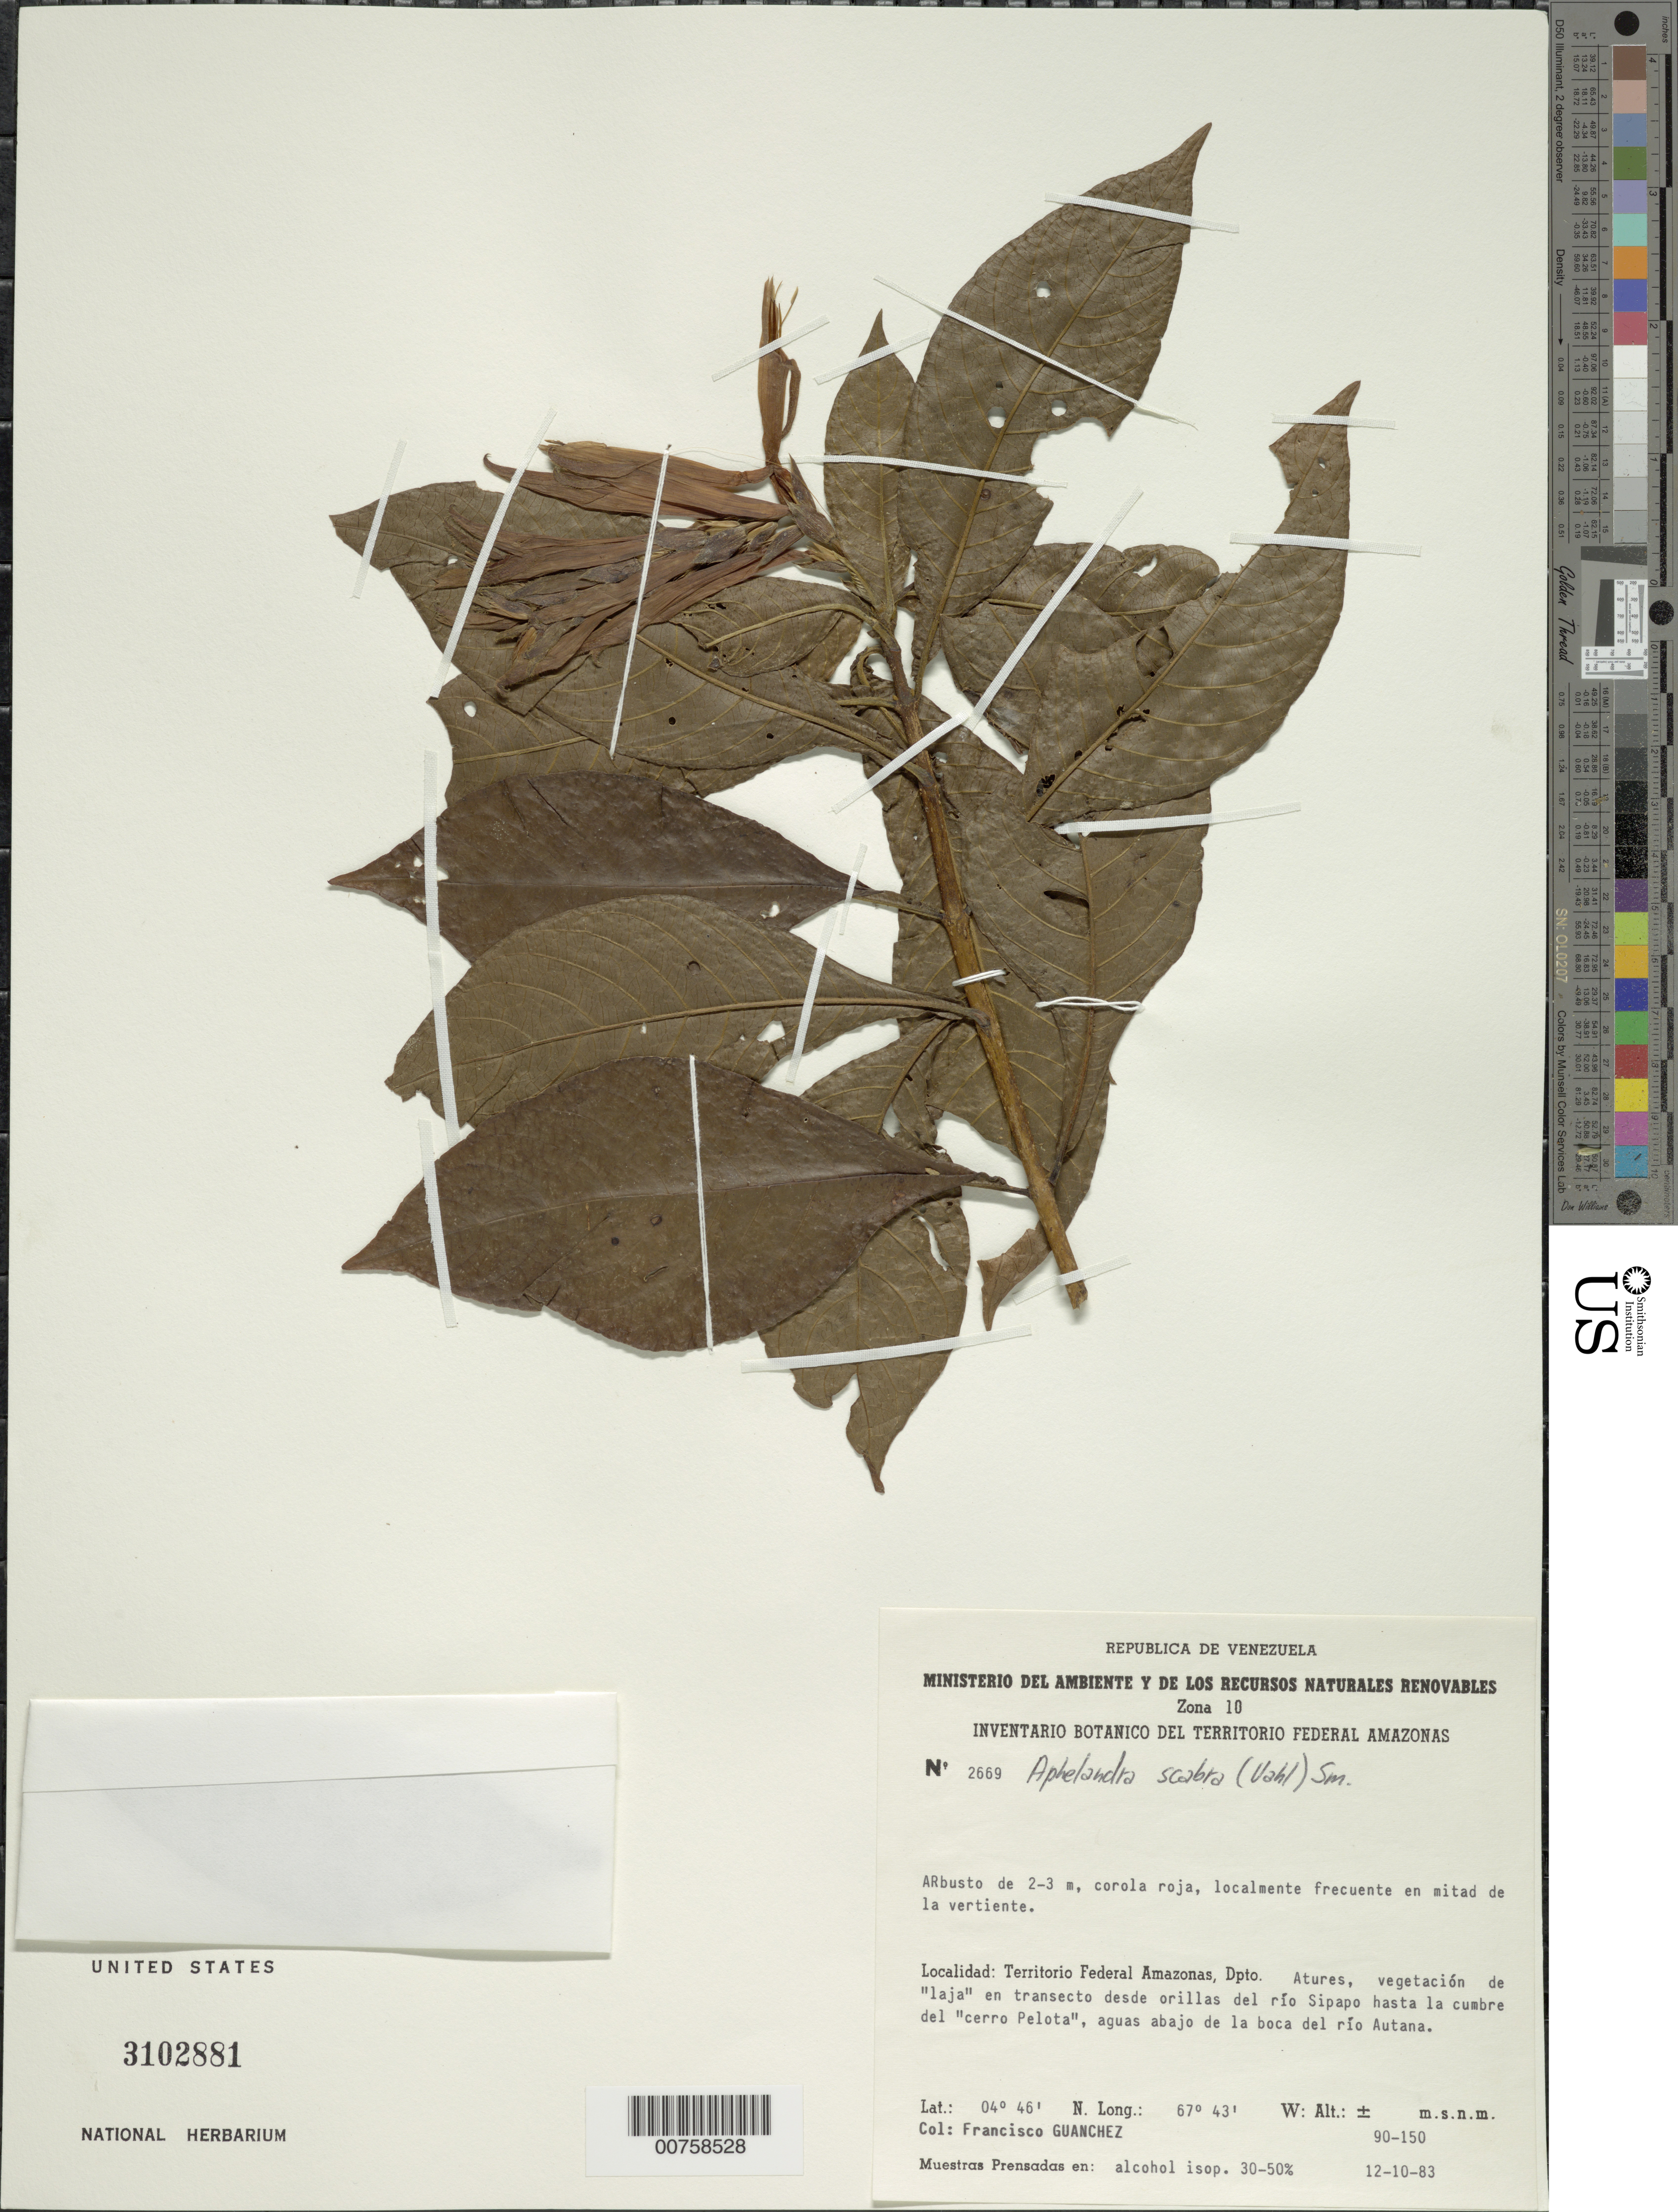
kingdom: Plantae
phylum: Tracheophyta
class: Magnoliopsida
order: Lamiales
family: Acanthaceae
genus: Aphelandra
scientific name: Aphelandra scabra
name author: (Vahl) Sm.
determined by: Wasshausen, Dieter C., (BOT), Smithsonian Institution - National Museum of Natural History (UNITED STATES)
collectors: F. Guánchez M.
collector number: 2669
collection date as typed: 12-Oct-83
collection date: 1983-10-12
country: Venezuela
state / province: Amazonas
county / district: Atures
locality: Río Sipapo, Laja hasta la cumbre del "cerro Pelota", aguas abajo de la boca del río Autana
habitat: Orillas, vegetación de "laja"; en mitad de vertiente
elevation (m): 90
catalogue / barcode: US 3102881